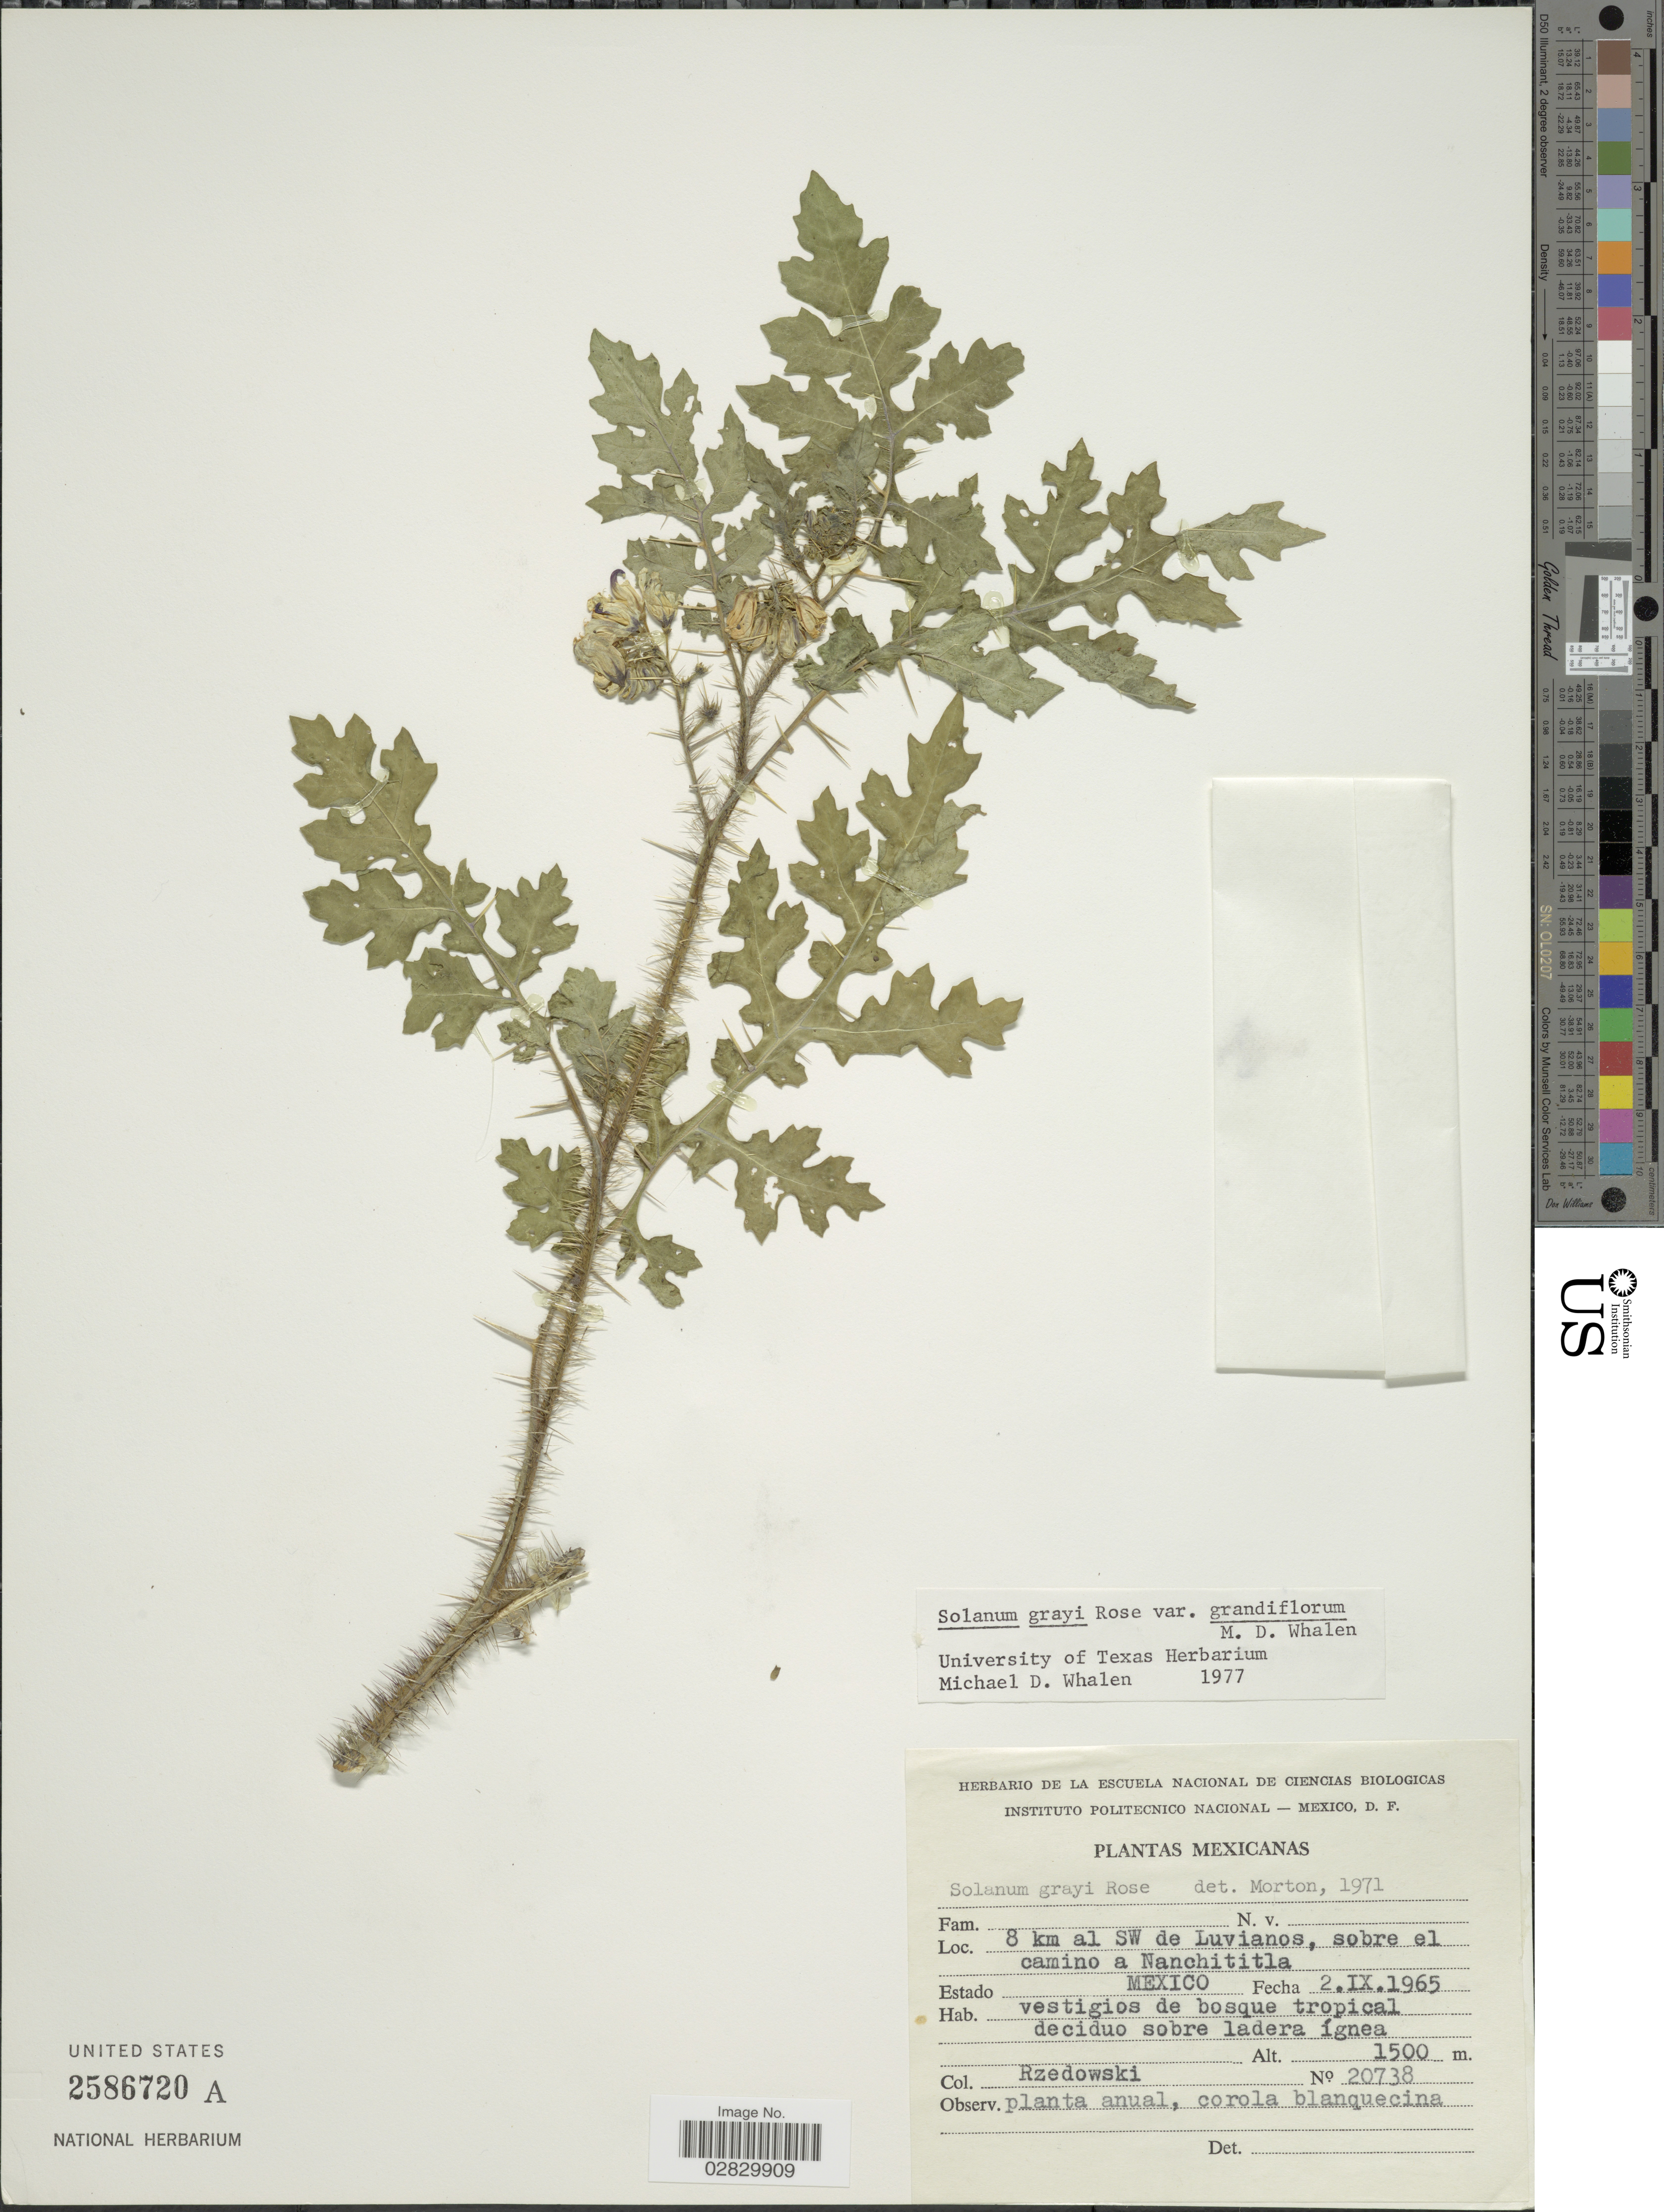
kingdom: Plantae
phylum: Tracheophyta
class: Magnoliopsida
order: Solanales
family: Solanaceae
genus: Solanum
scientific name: Solanum grayi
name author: Rose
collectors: Rzedowski, --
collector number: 20738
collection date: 1965-09-02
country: Mexico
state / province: México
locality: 8 km al SW de Luvianos, sobre el camino a Nanchititla.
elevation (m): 1500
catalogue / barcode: US 2586720A